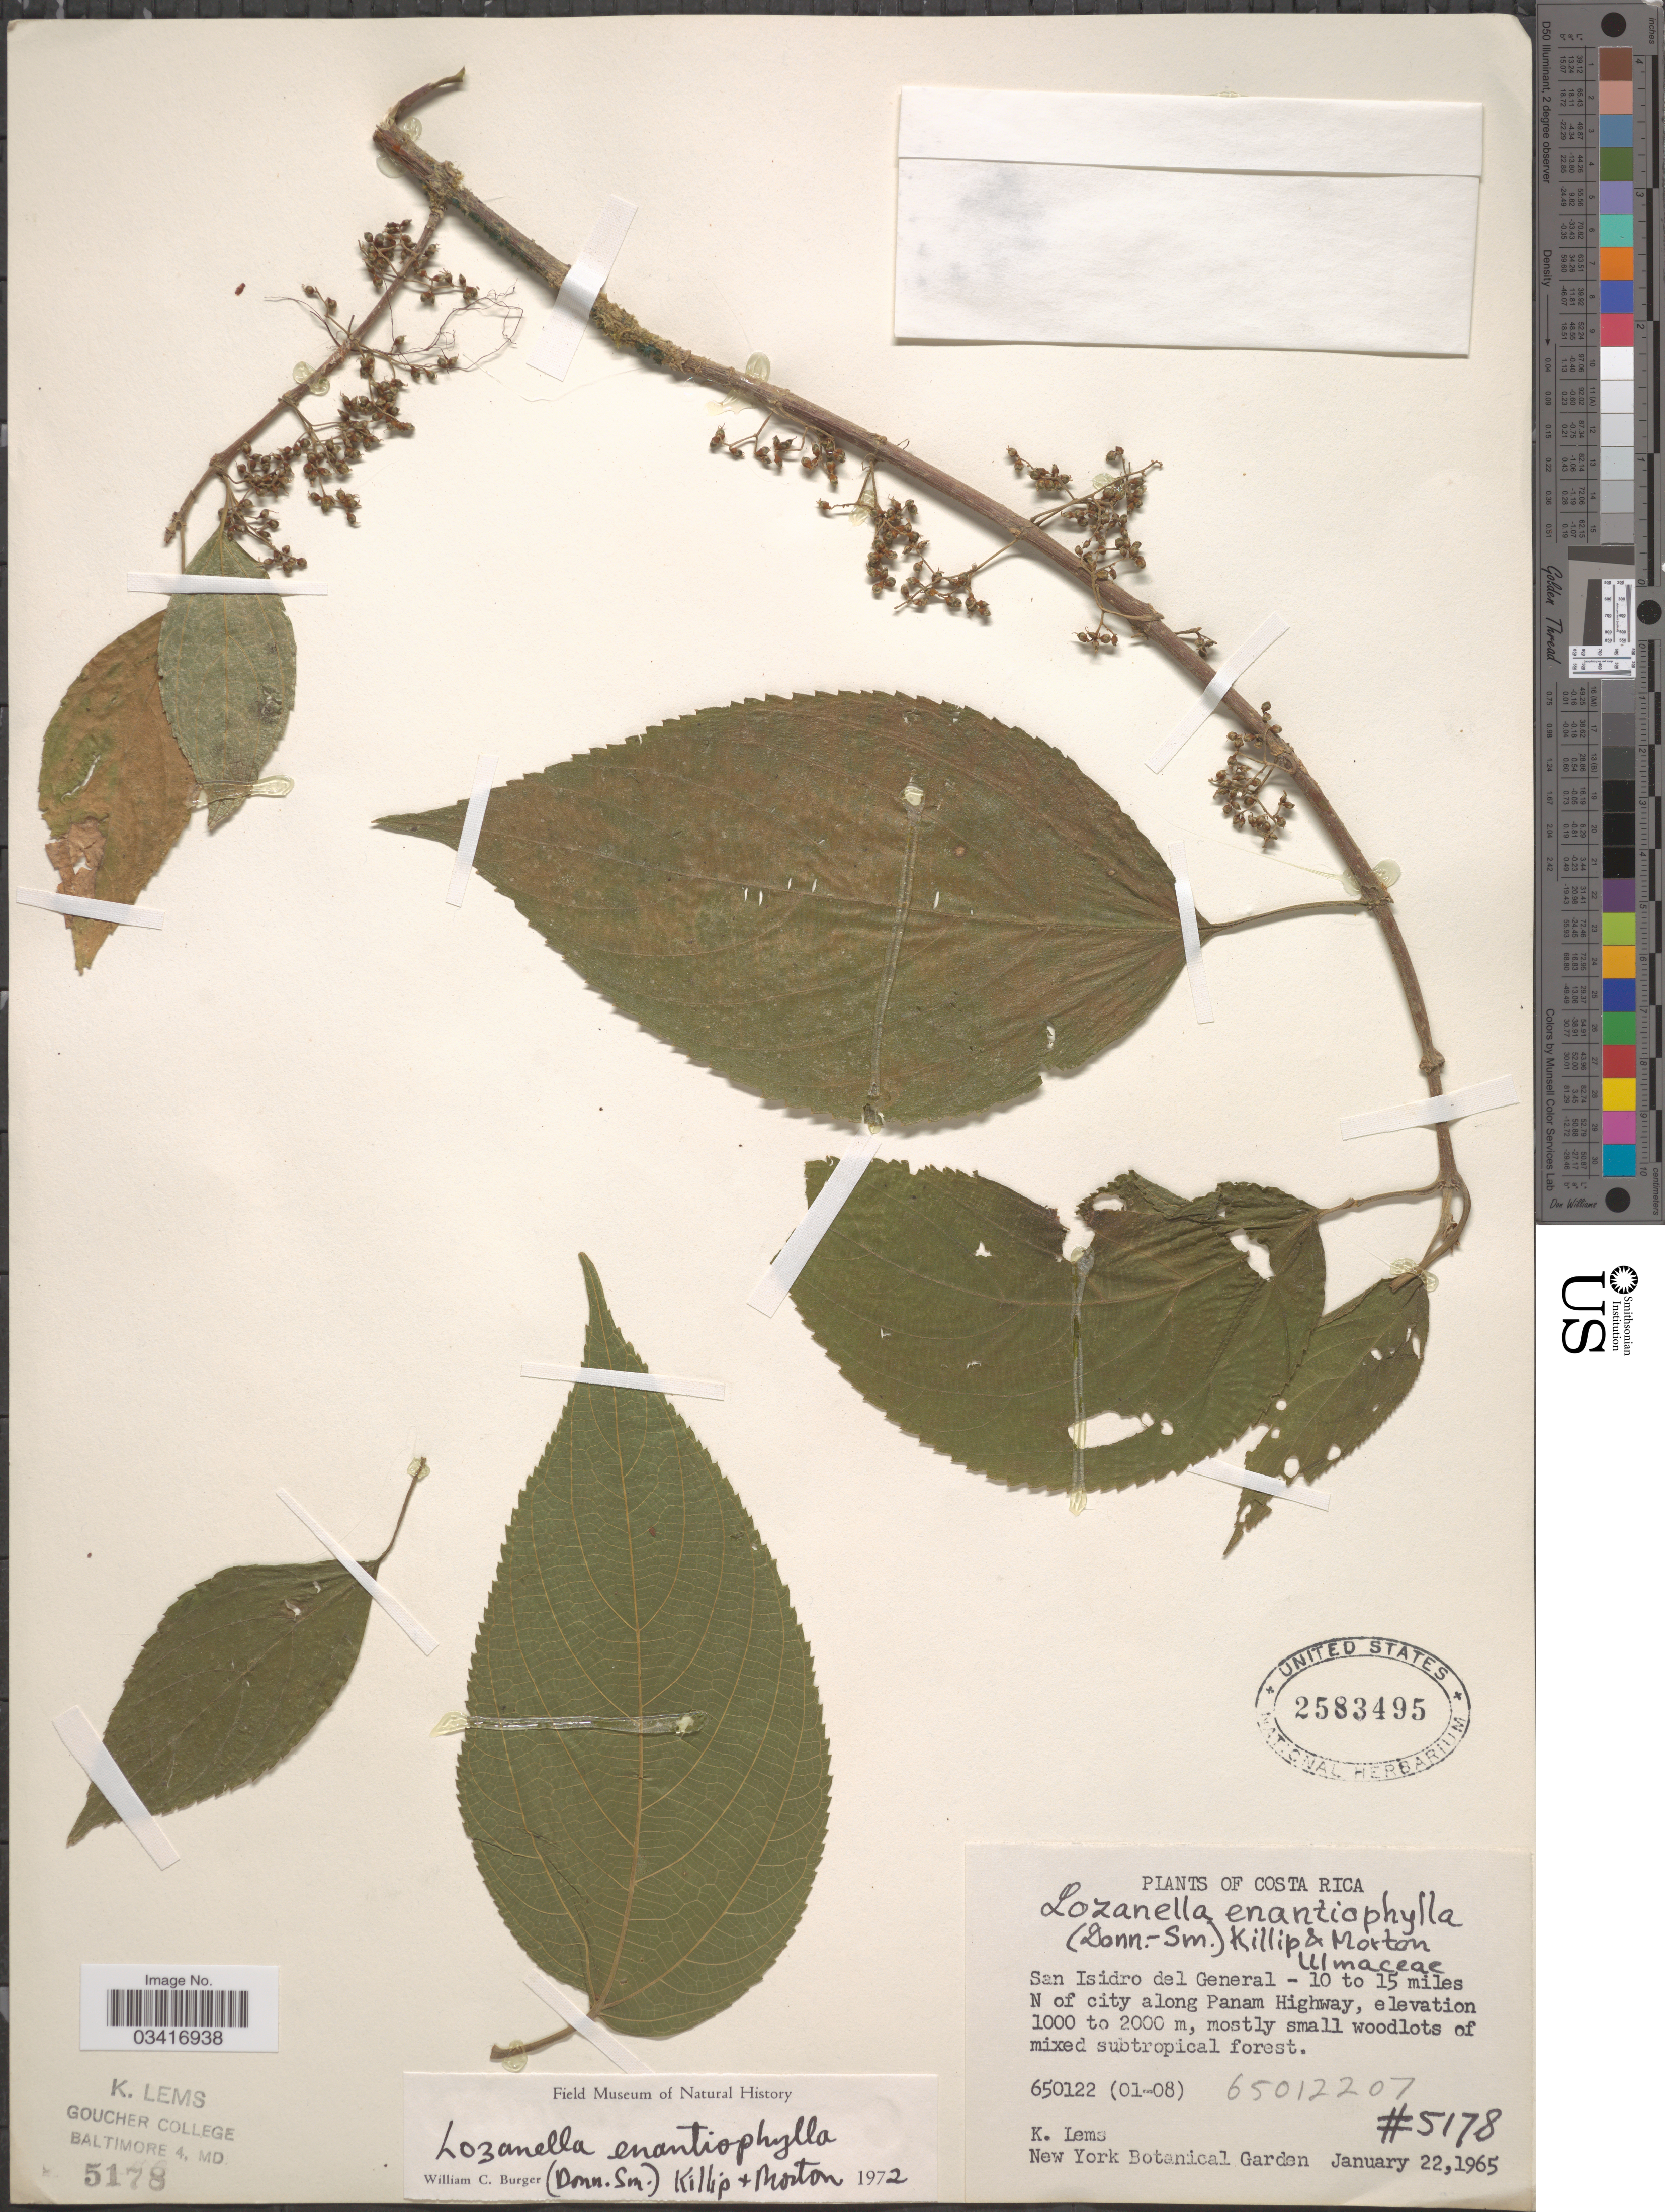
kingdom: Plantae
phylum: Tracheophyta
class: Magnoliopsida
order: Rosales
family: Cannabaceae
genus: Lozanella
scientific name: Lozanella enantiophylla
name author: (Donn. Sm.) Killip & C.V. Morton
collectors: K. Lems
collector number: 5178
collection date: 1965-01-22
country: Costa Rica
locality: San Isidro del General - 10 to 15 miles N of city along Panam Highway.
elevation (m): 1000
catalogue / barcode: US 2583495